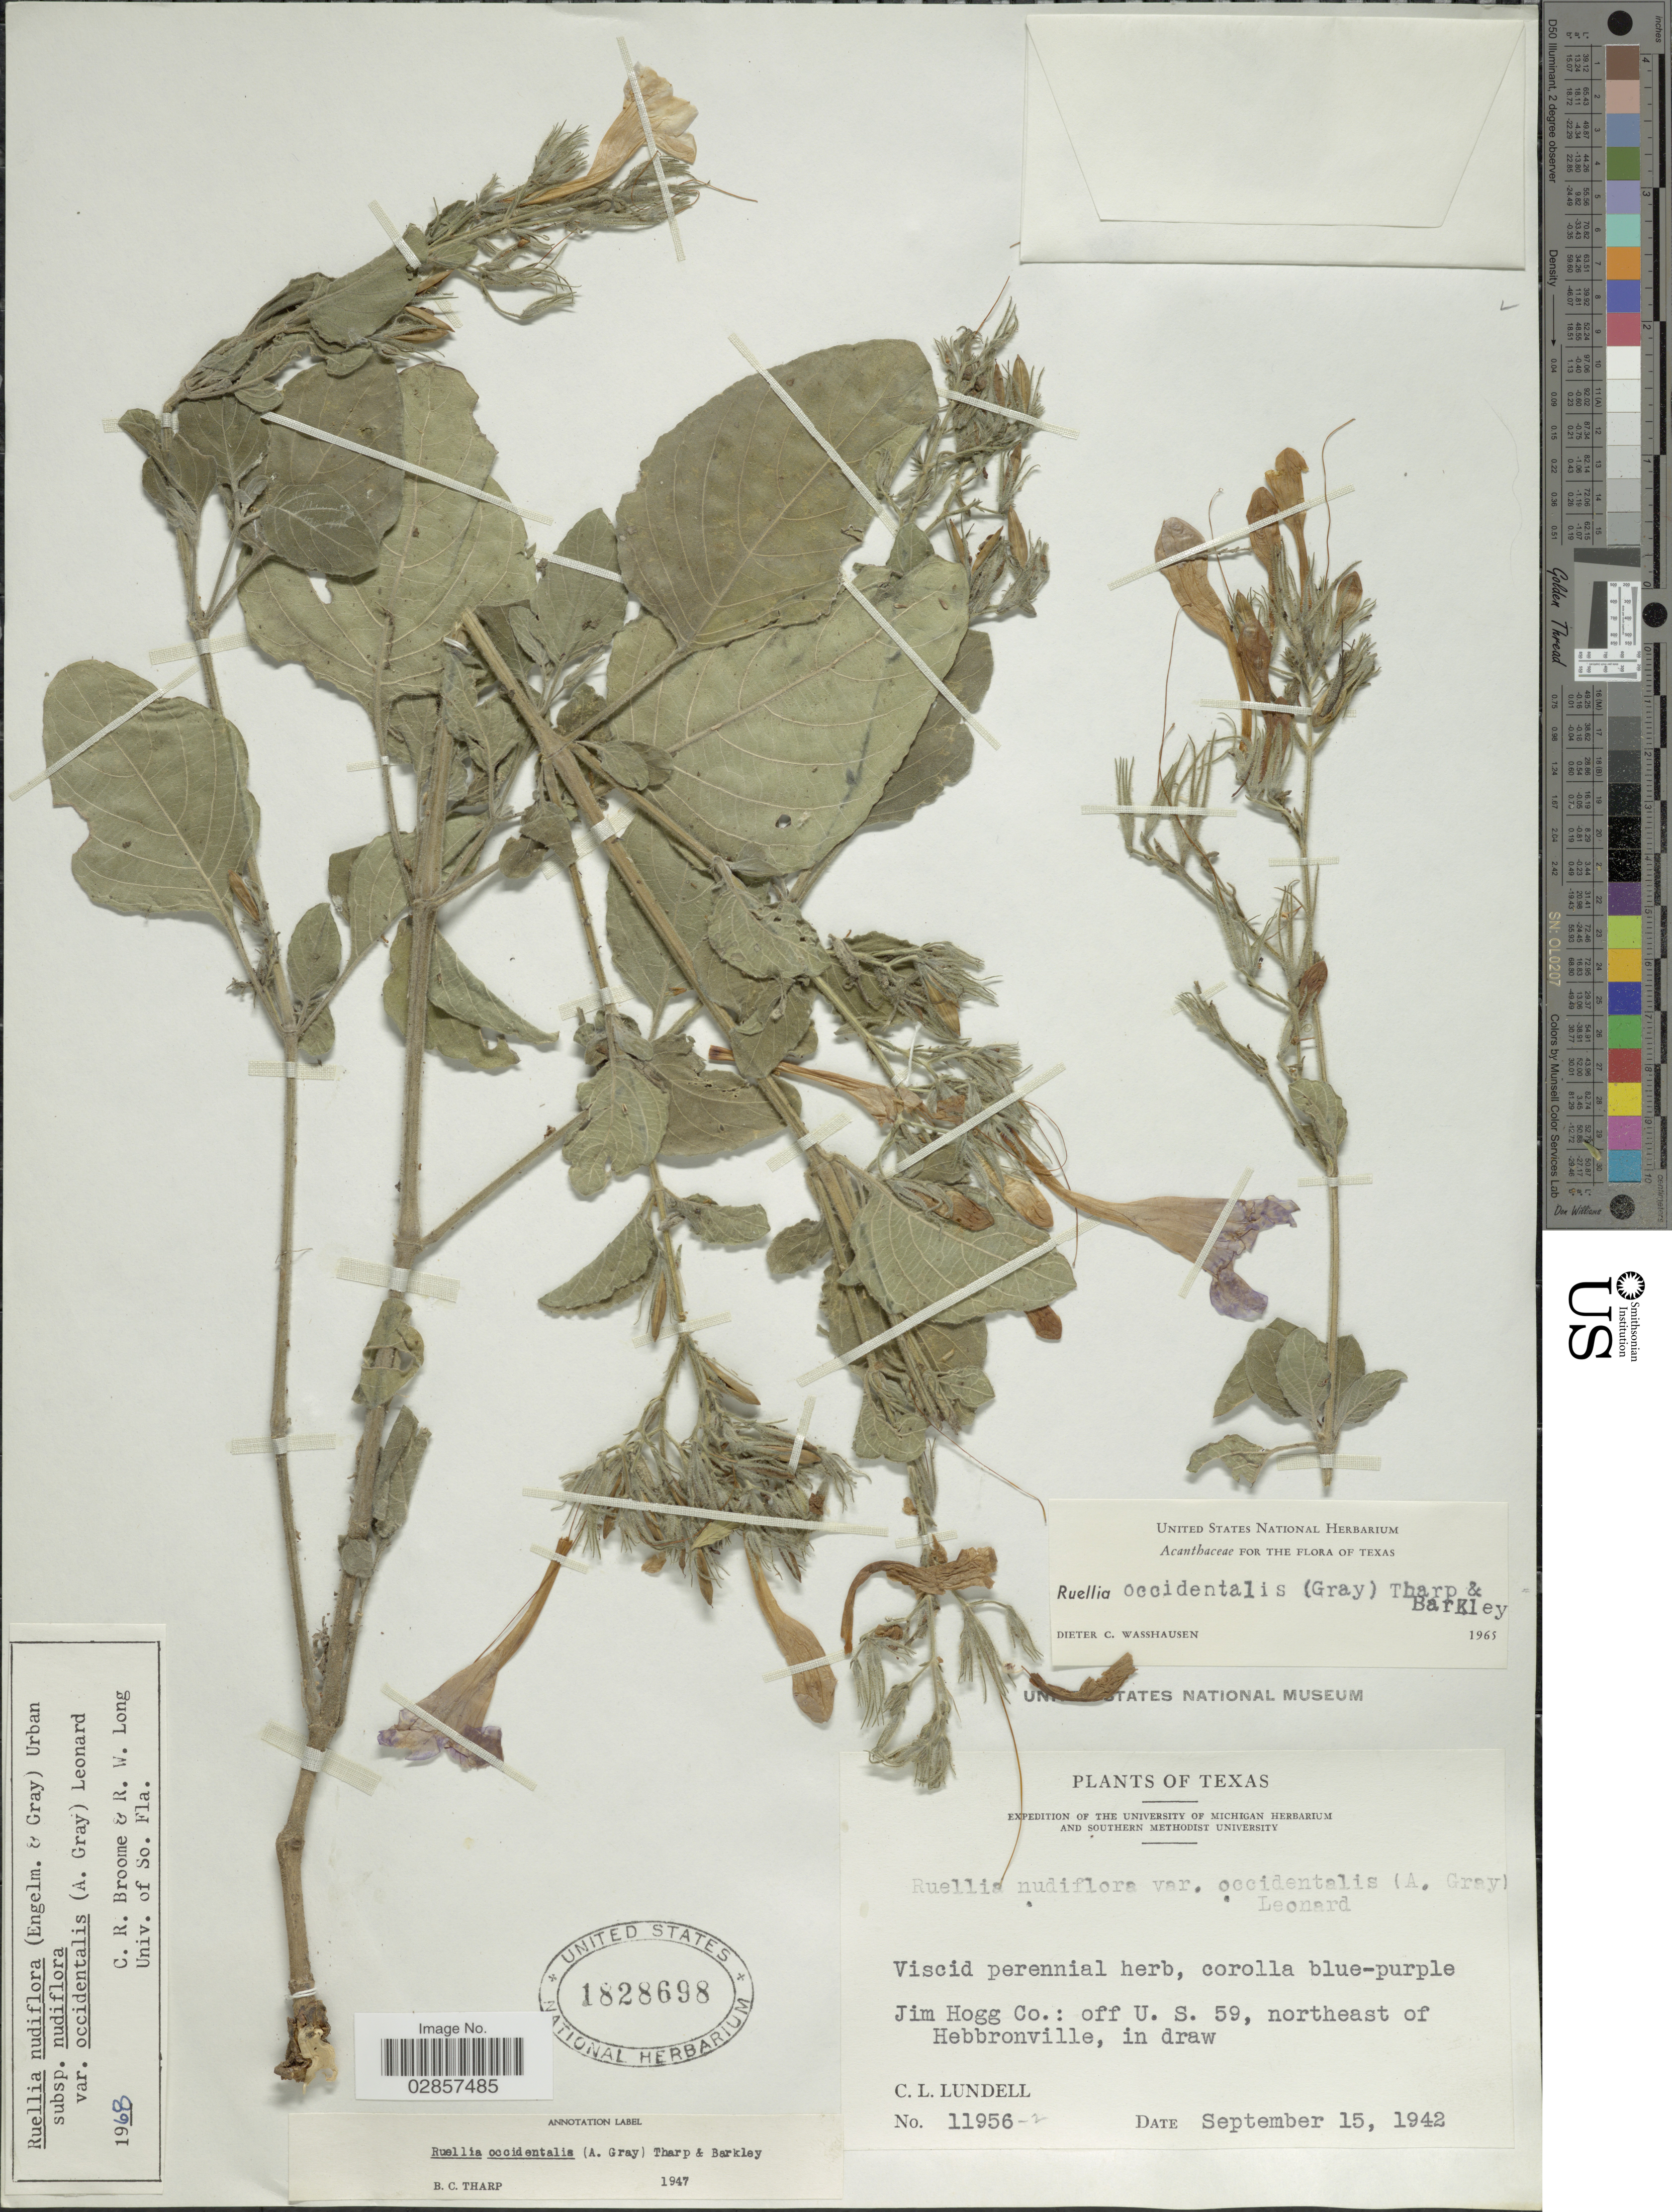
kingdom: Plantae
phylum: Tracheophyta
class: Magnoliopsida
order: Lamiales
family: Acanthaceae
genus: Ruellia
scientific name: Ruellia occidentalis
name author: (A. Gray) Tharp & F.A. Barkley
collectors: C. L. Lundell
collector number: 11956-2?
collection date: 1942-09-15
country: United States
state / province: Texas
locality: Jim Hogg Co.: off U.S. 59, northeast of Hebbronville, in draw.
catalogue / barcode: US 1828698